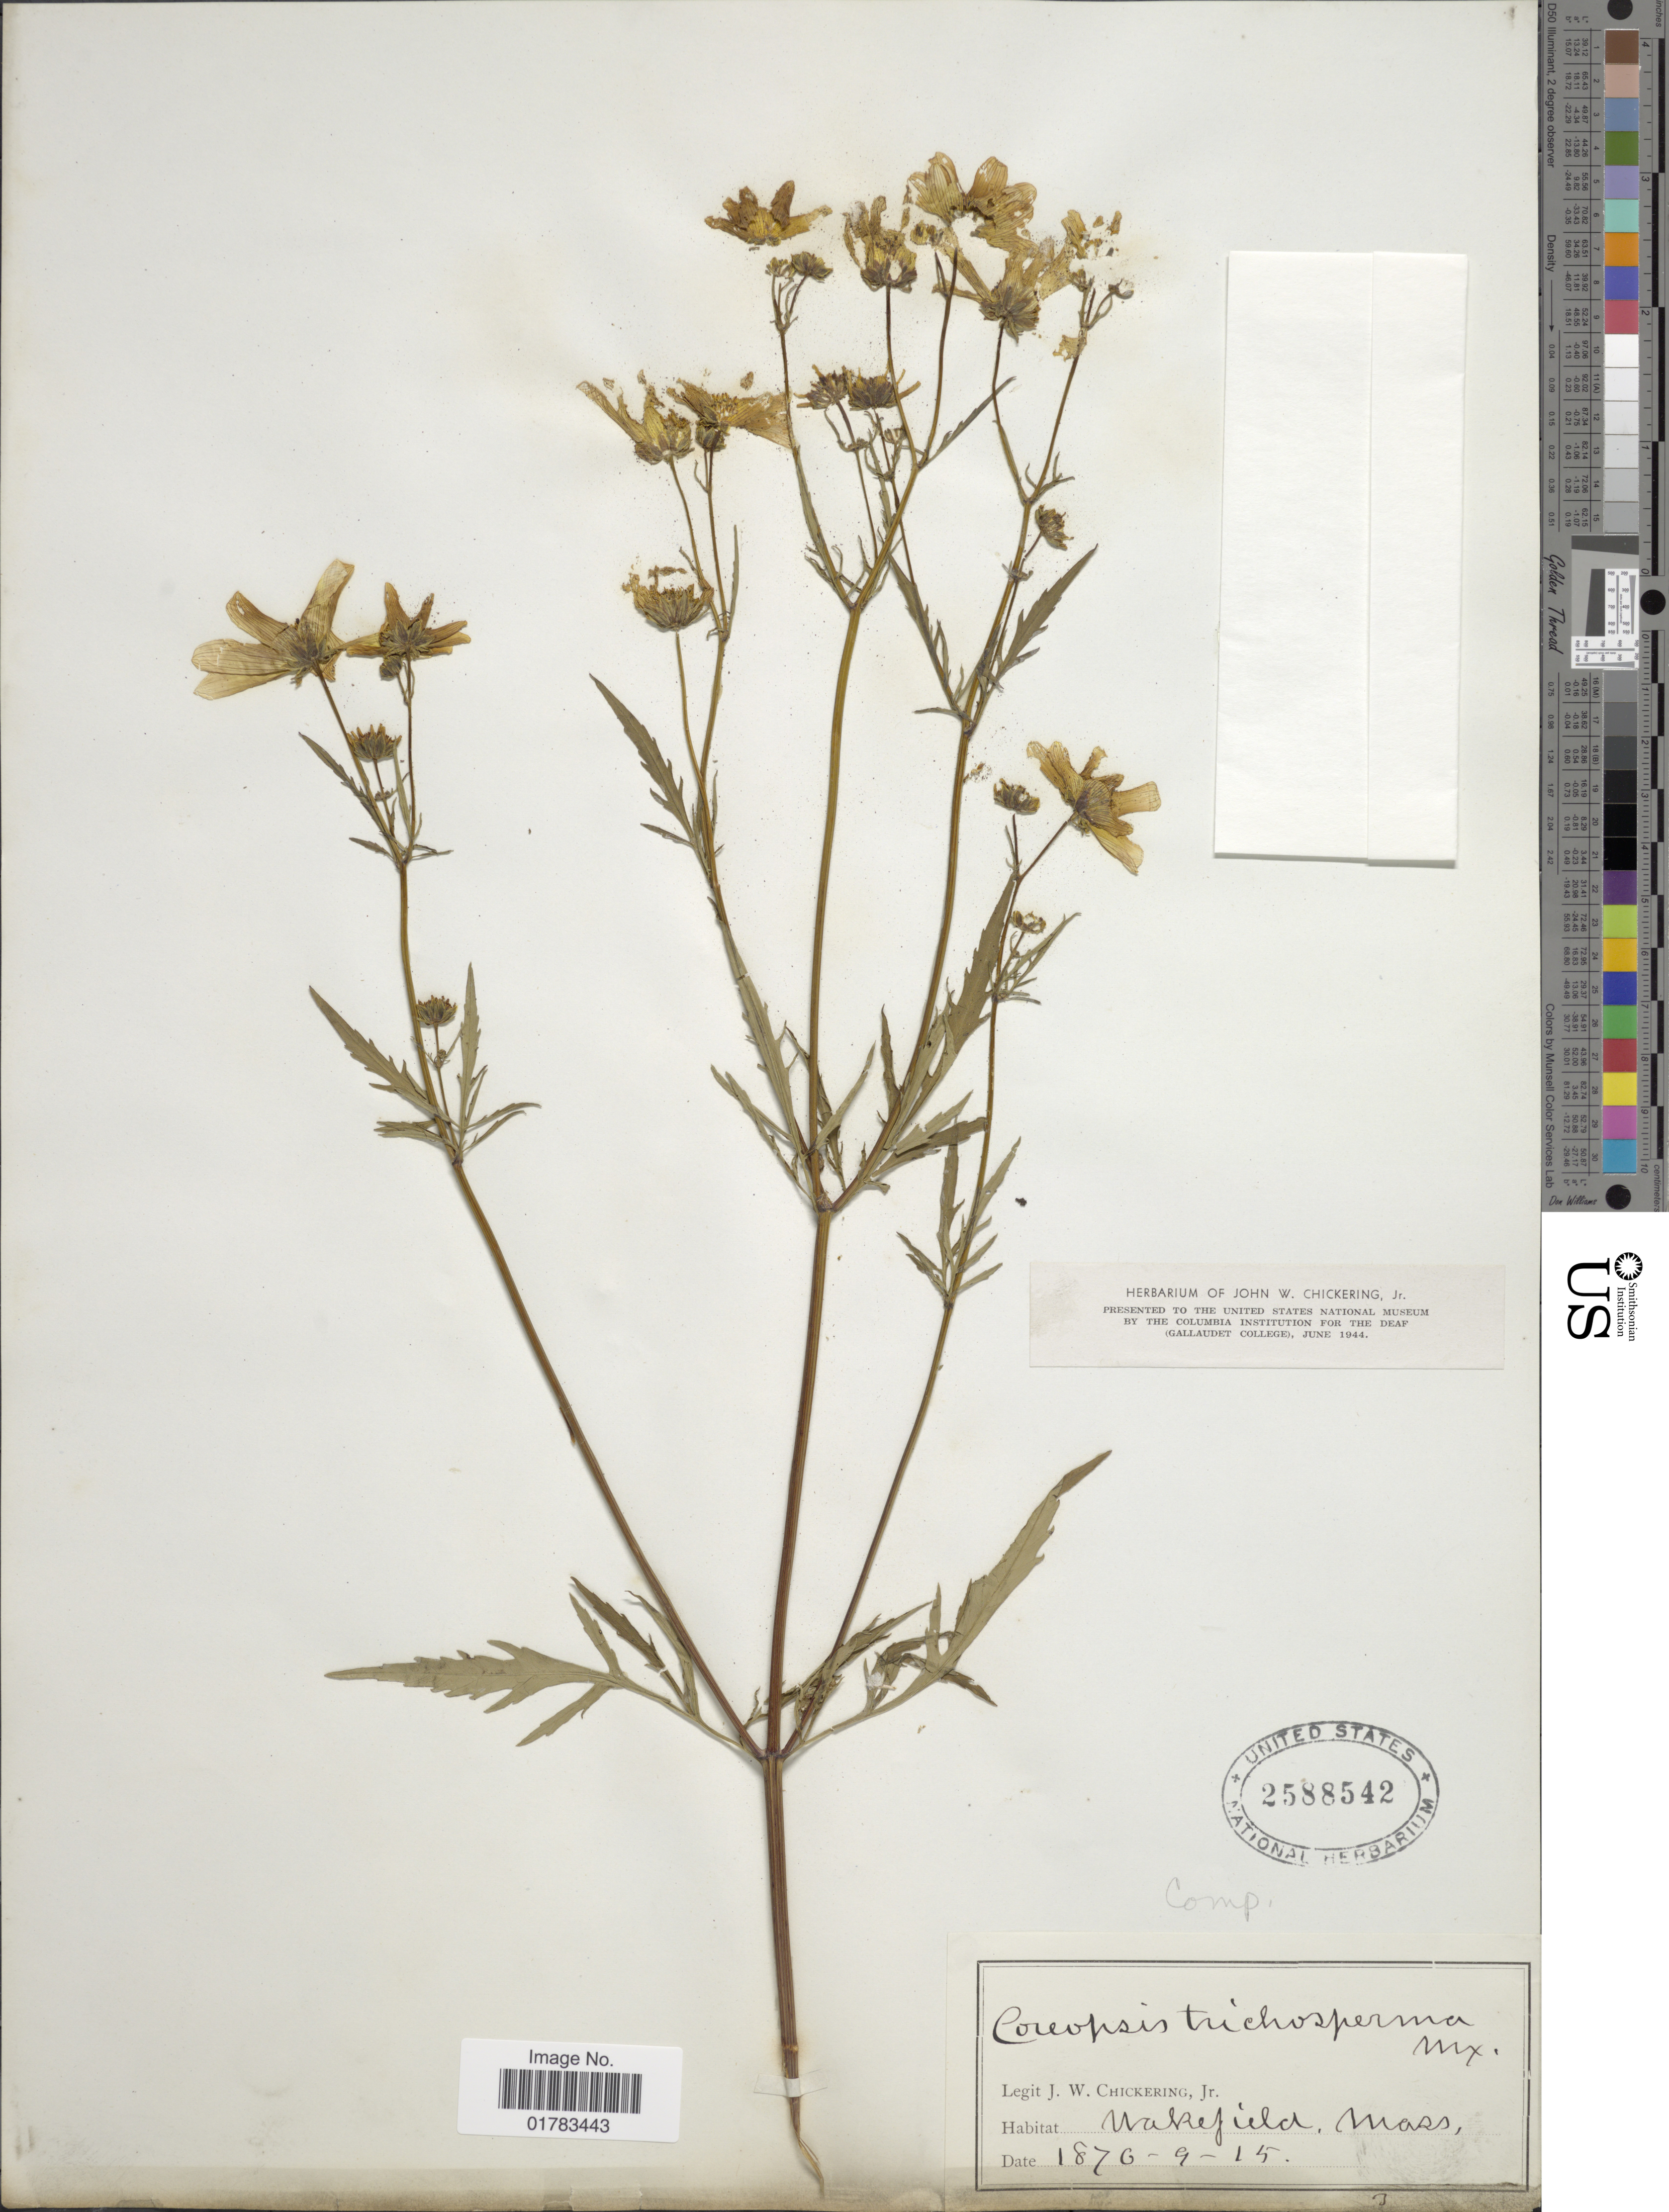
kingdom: Plantae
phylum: Tracheophyta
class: Magnoliopsida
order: Asterales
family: Asteraceae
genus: Coreopsis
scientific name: Coreopsis trichosperma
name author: Michx.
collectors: J. W. Chickering Jr.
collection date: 1876-09-15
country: United States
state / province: Massachusetts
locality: Wakefield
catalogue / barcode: US 2588542